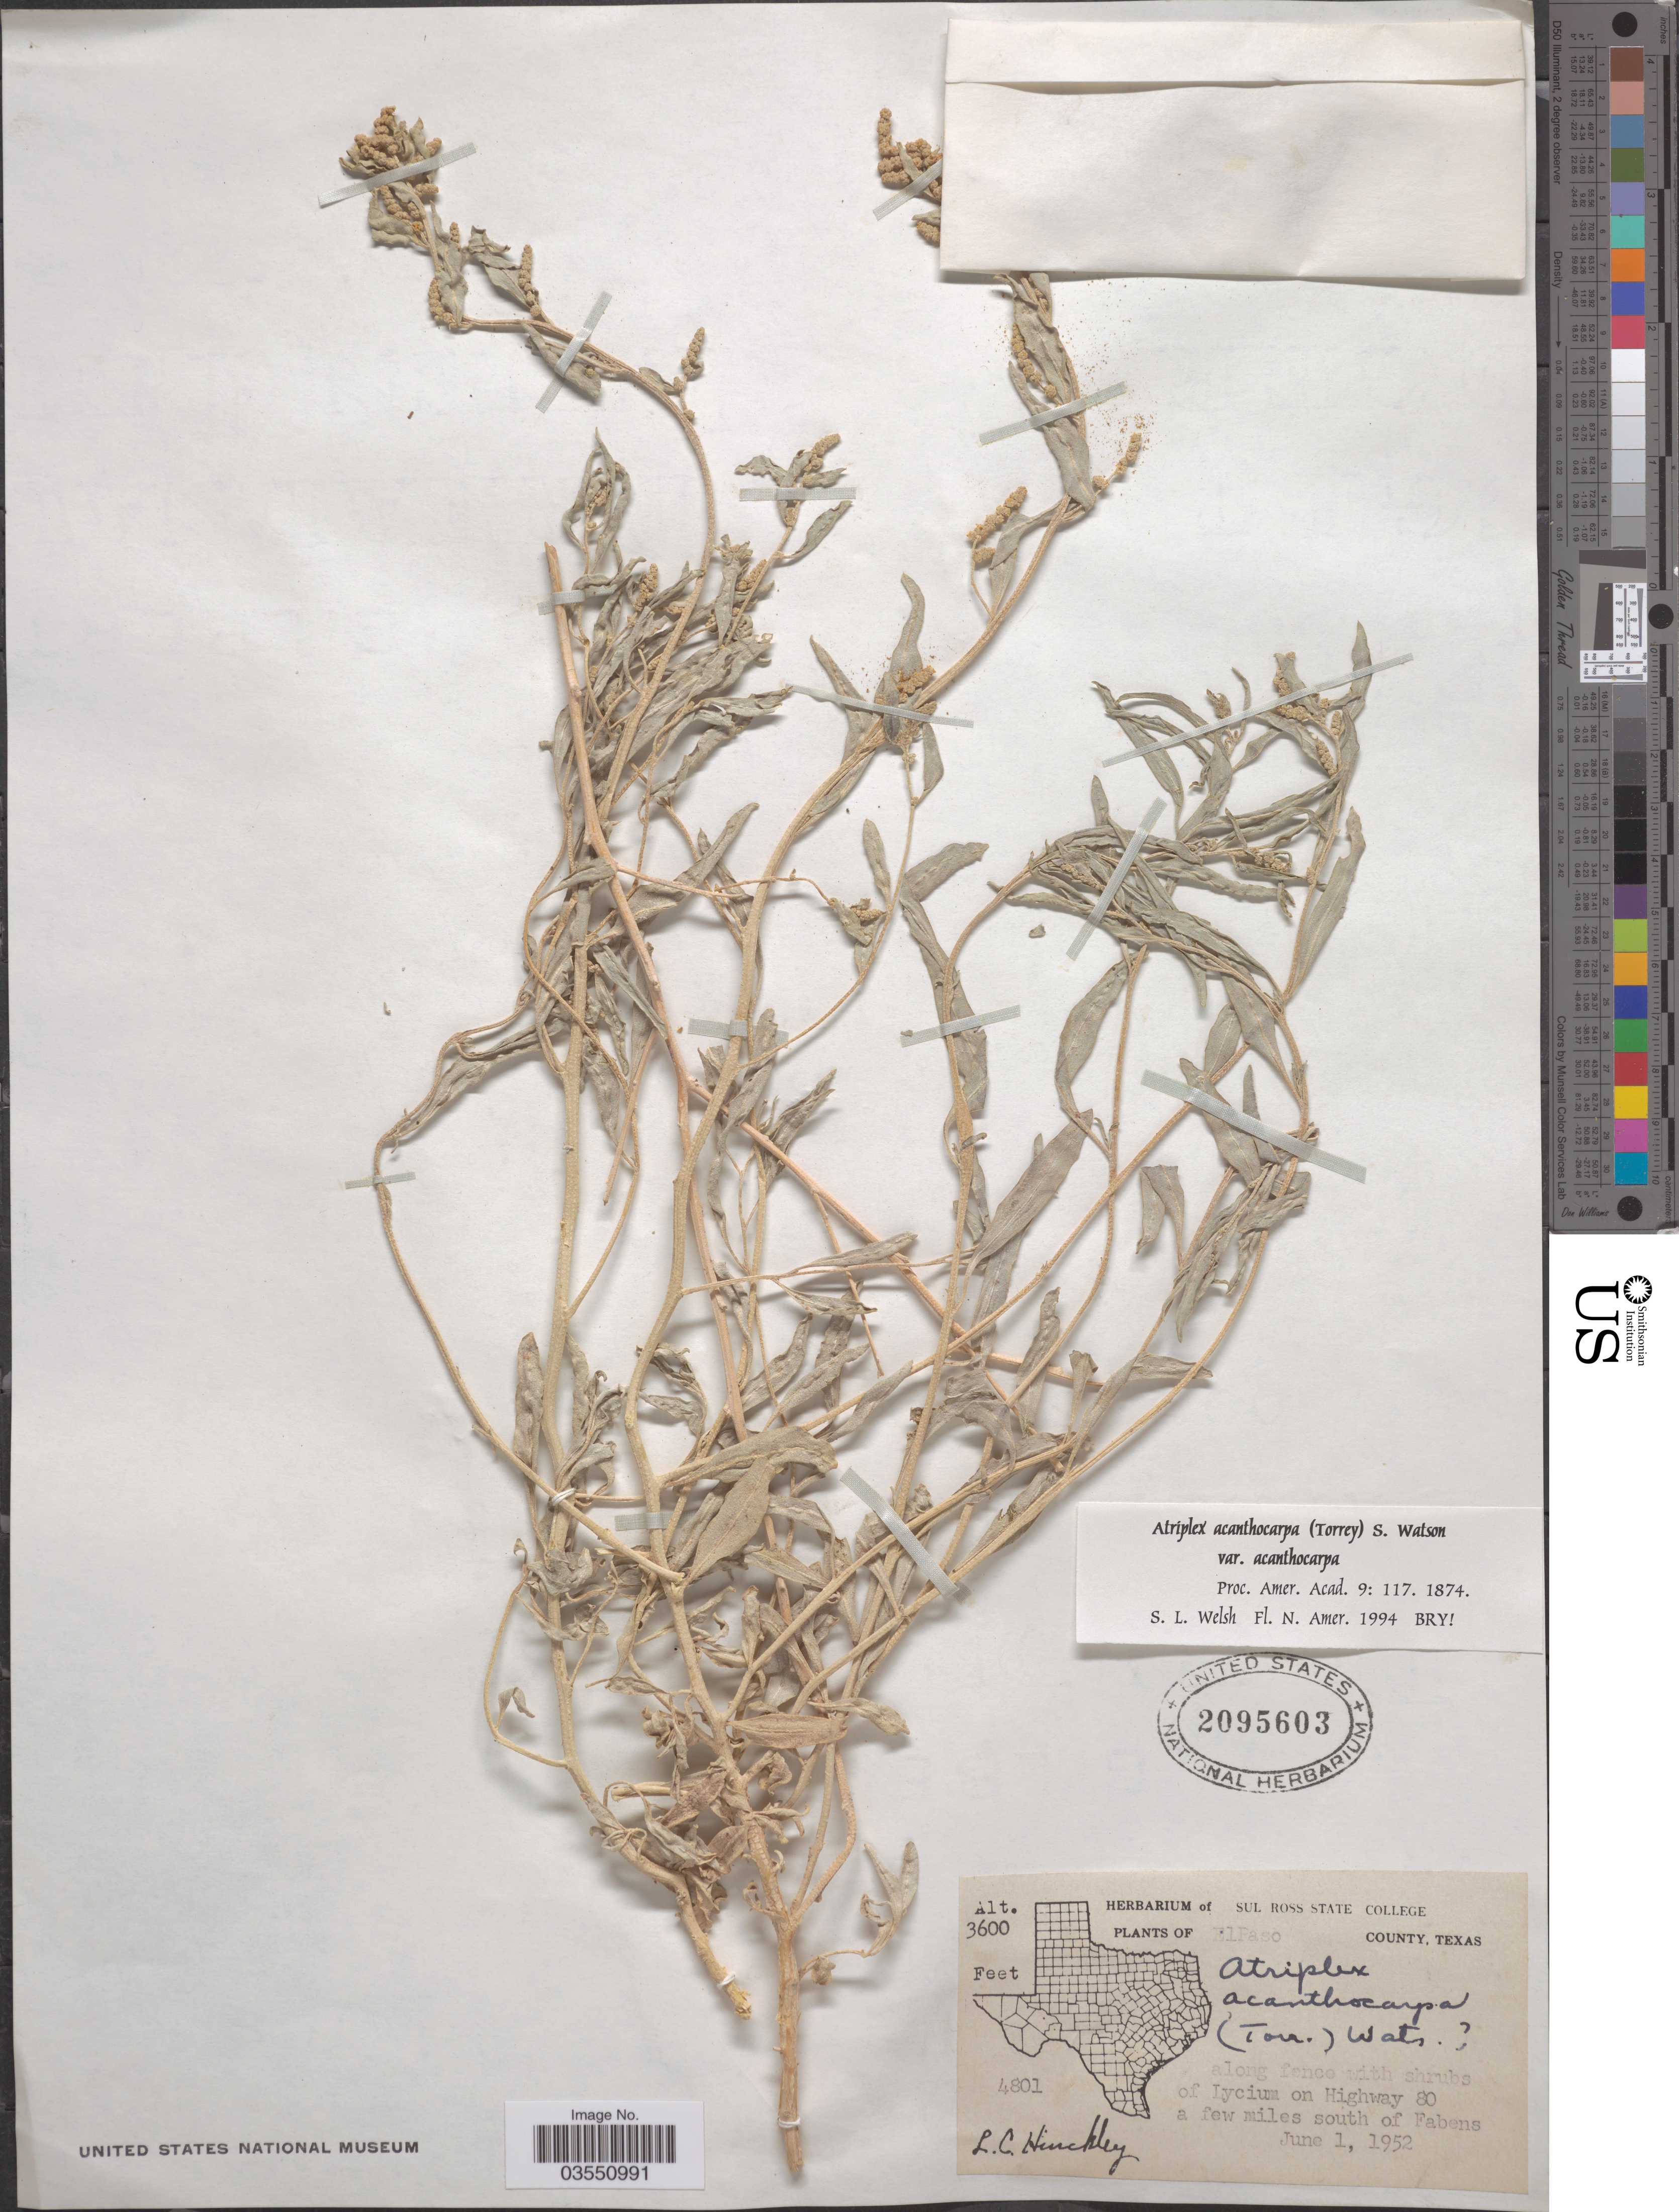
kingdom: Plantae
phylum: Tracheophyta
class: Magnoliopsida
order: Caryophyllales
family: Amaranthaceae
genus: Atriplex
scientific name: Atriplex acanthocarpa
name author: (Torr.) S. Watson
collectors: L. Hinckley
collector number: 4801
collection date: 1952-06-01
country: United States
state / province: Texas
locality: El Paso County. On Highway 80 a few miles south of Fabens.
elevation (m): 1097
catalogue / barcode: US 2095603